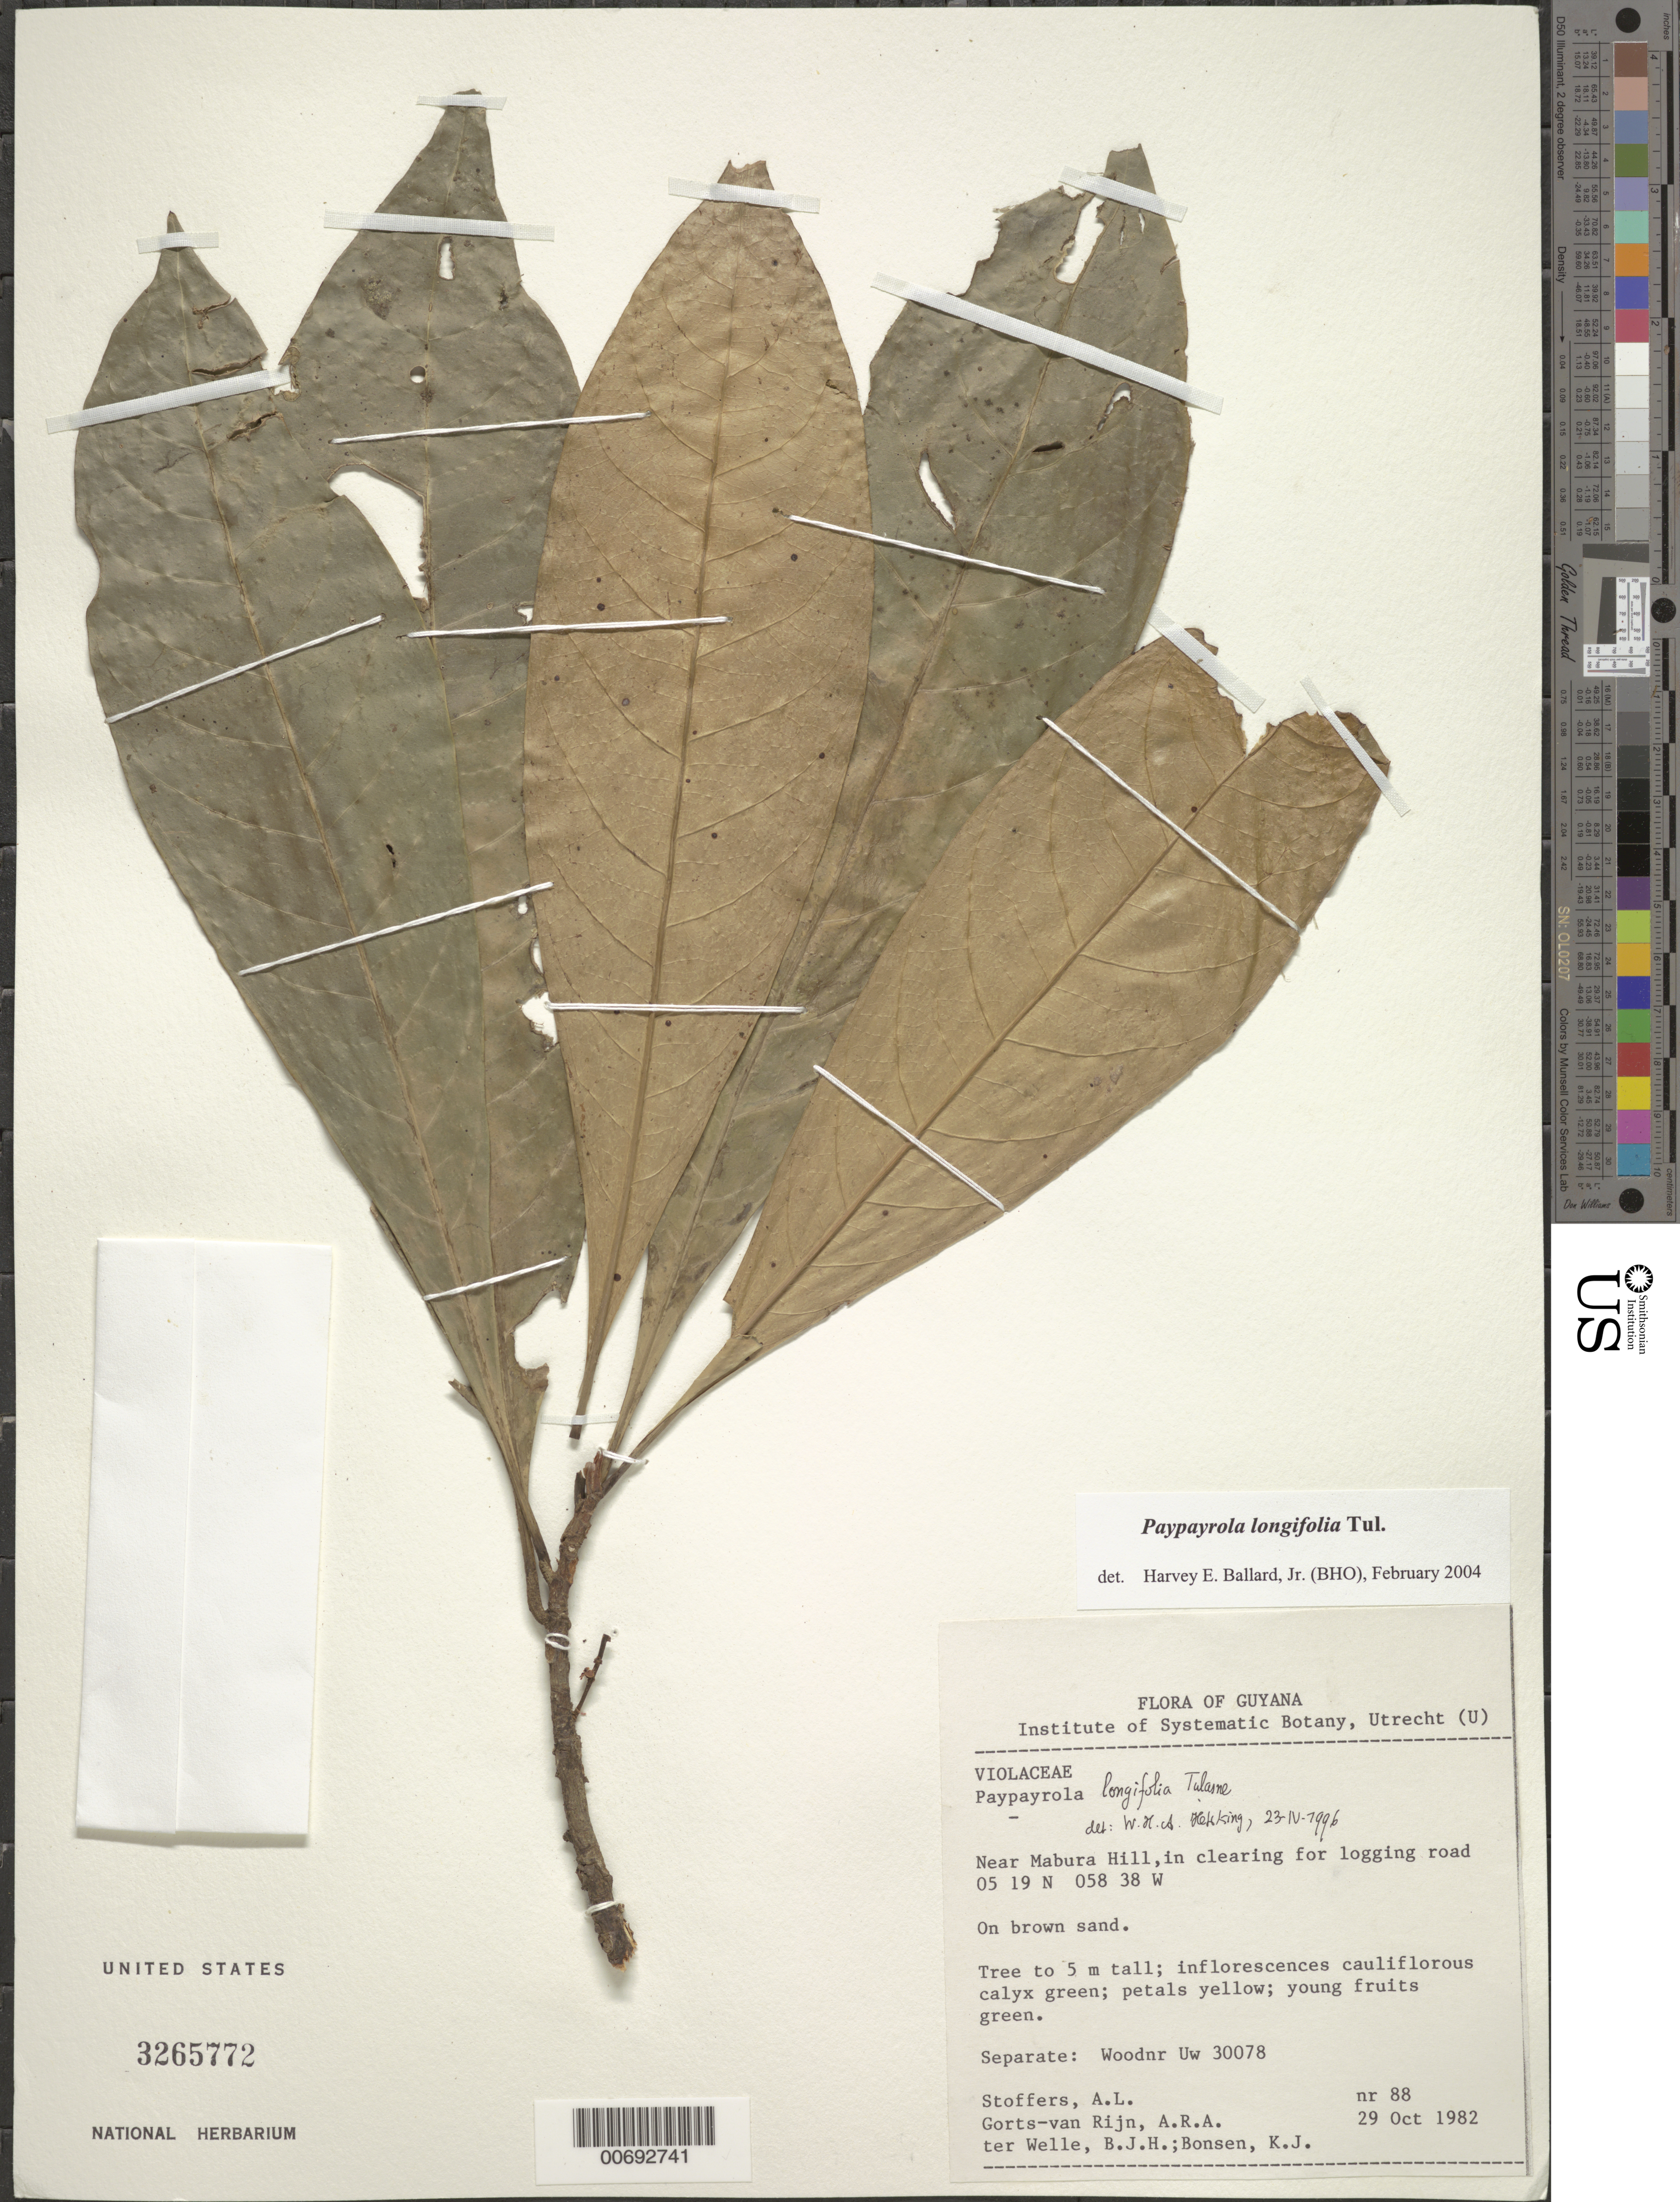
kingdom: Plantae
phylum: Tracheophyta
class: Magnoliopsida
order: Malpighiales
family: Violaceae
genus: Paypayrola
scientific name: Paypayrola longifolia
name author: Tul.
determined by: Ballard, Harvey E.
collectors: A. Stoffers, A. .R. A. Görts-van Rijn, B. Welle & K. Bonsen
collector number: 88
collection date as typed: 29-Oct-82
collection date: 1982-10-29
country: Guyana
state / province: U. Demerara-Berbice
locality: Mabura Hill, near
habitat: Clearing for logging road, on brown sand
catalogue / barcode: US 3265772